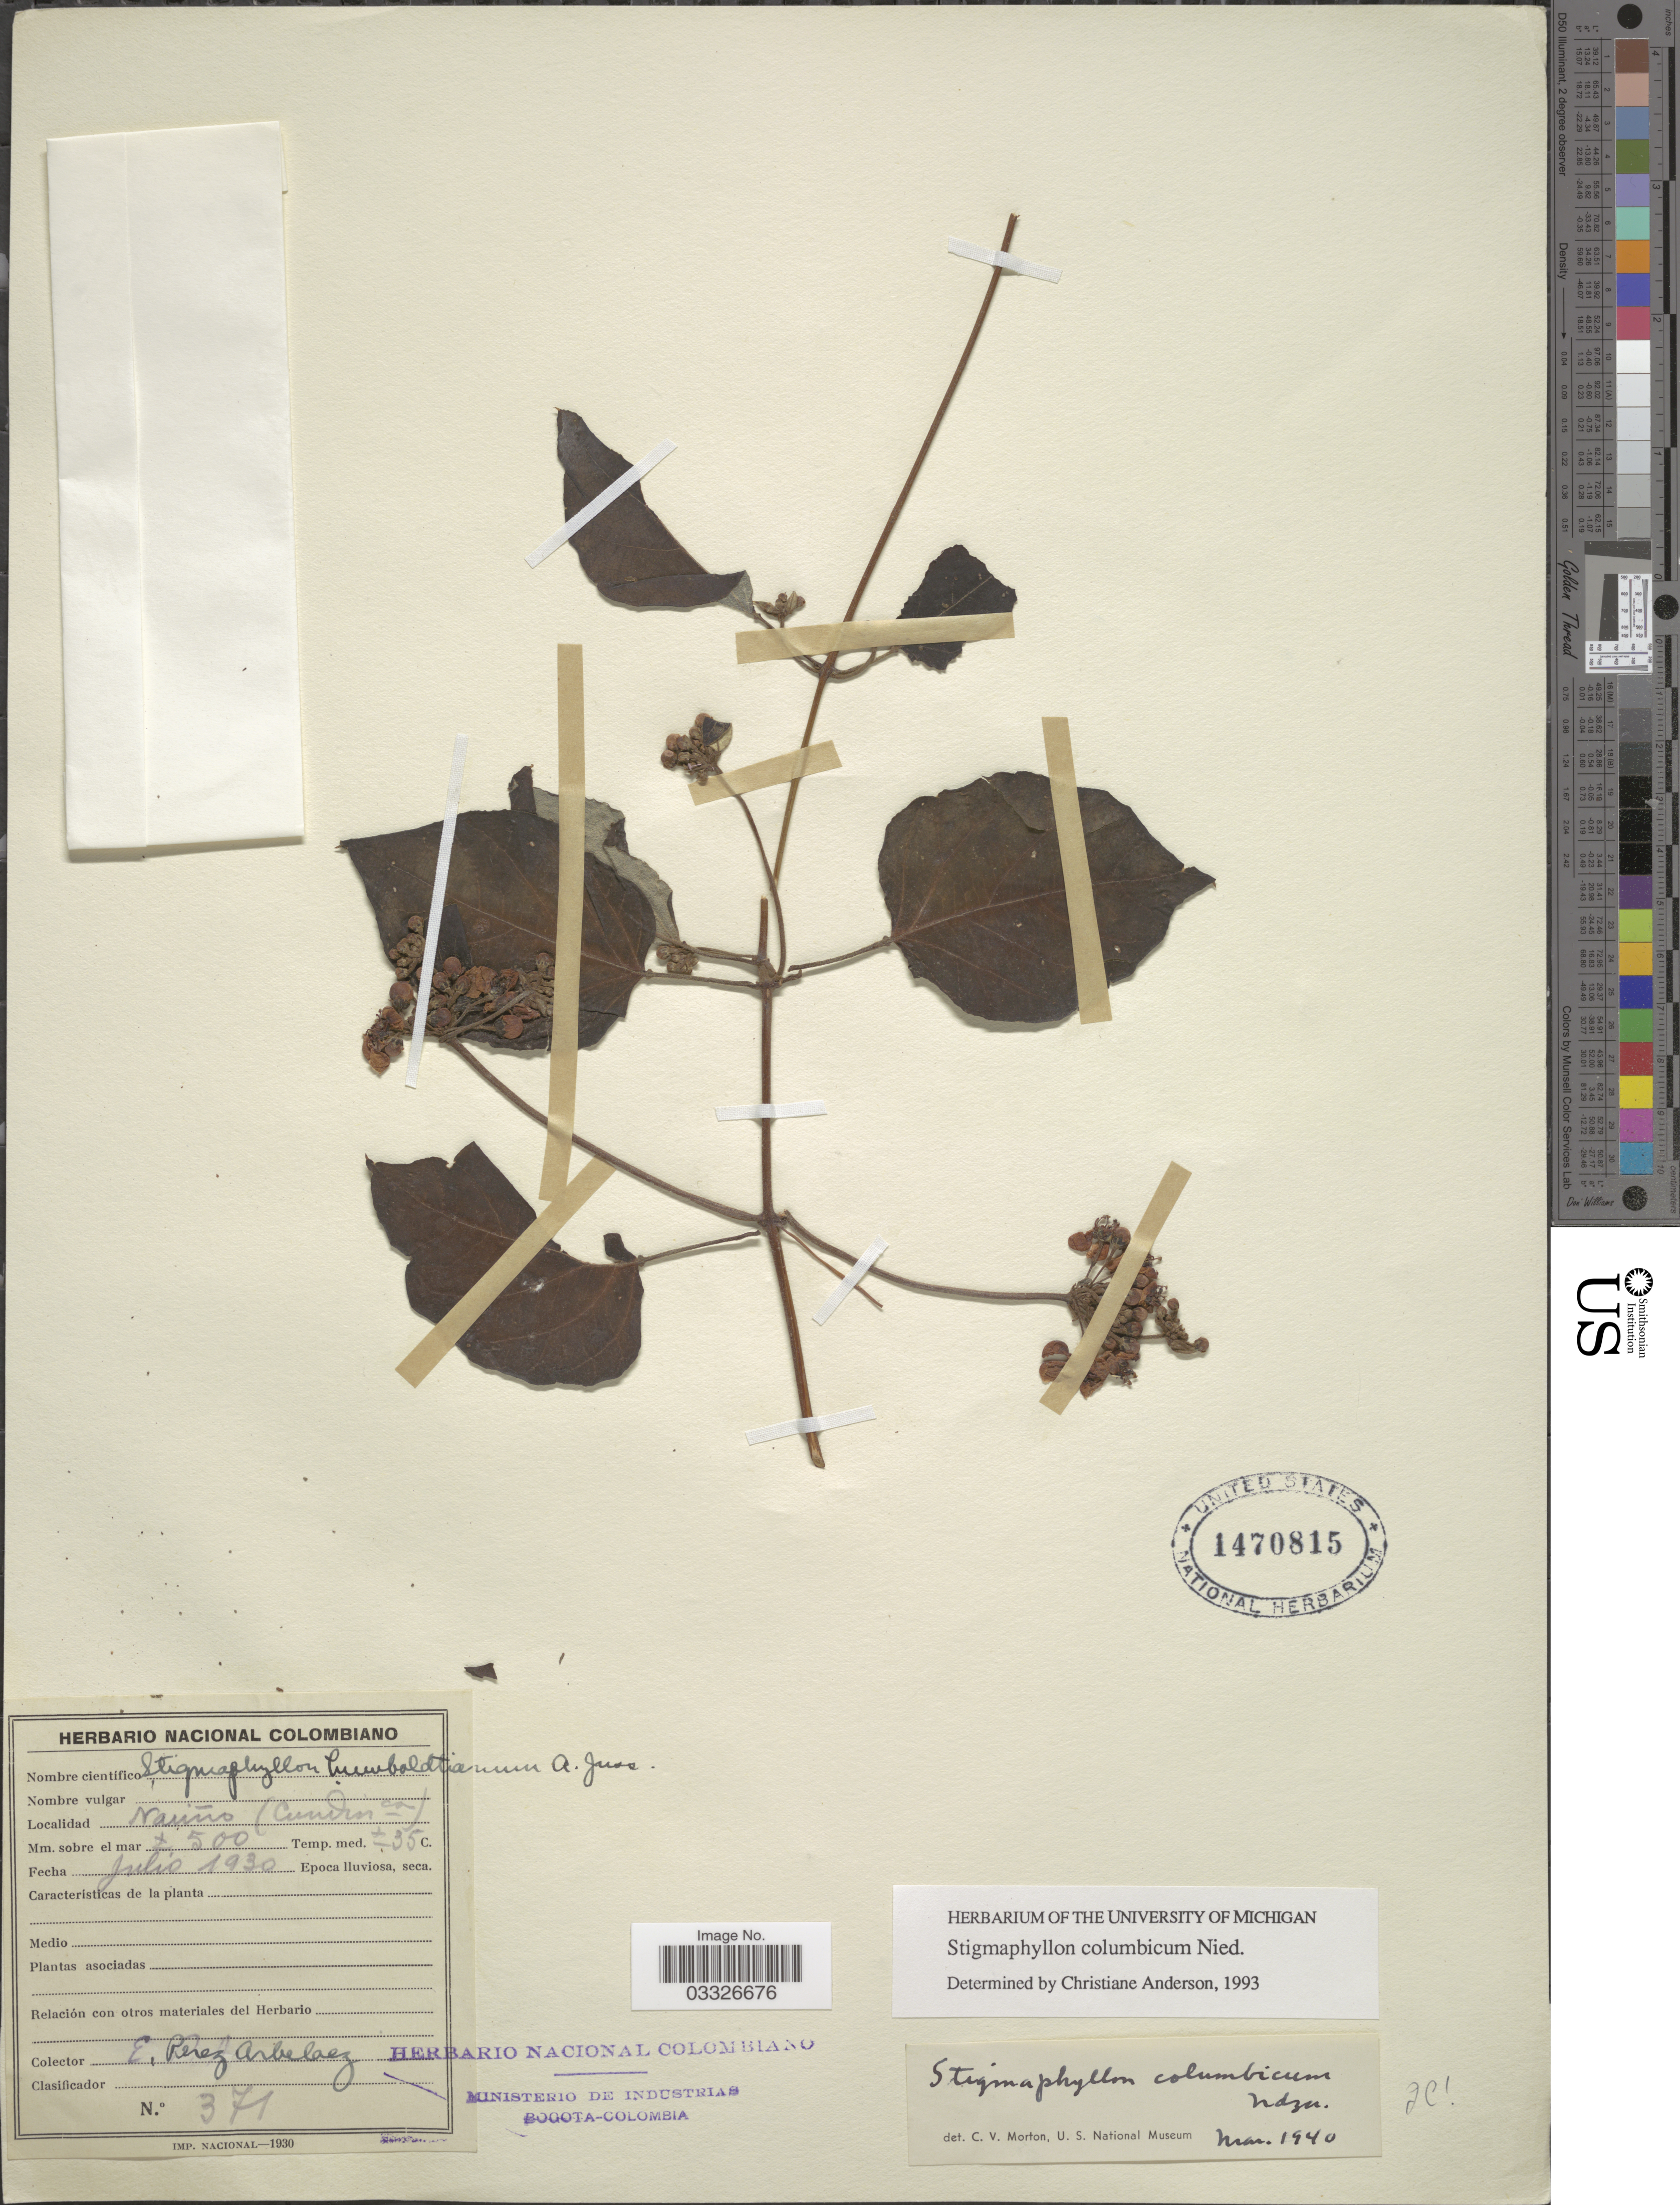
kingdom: Plantae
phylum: Tracheophyta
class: Magnoliopsida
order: Malpighiales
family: Malpighiaceae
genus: Stigmaphyllon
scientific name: Stigmaphyllon columbicum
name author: Nied.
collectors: E. Pérez Arbeláez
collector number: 371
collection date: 1930-07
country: Colombia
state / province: Cundinamarca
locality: Nariño.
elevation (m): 500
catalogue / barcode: US 1470815